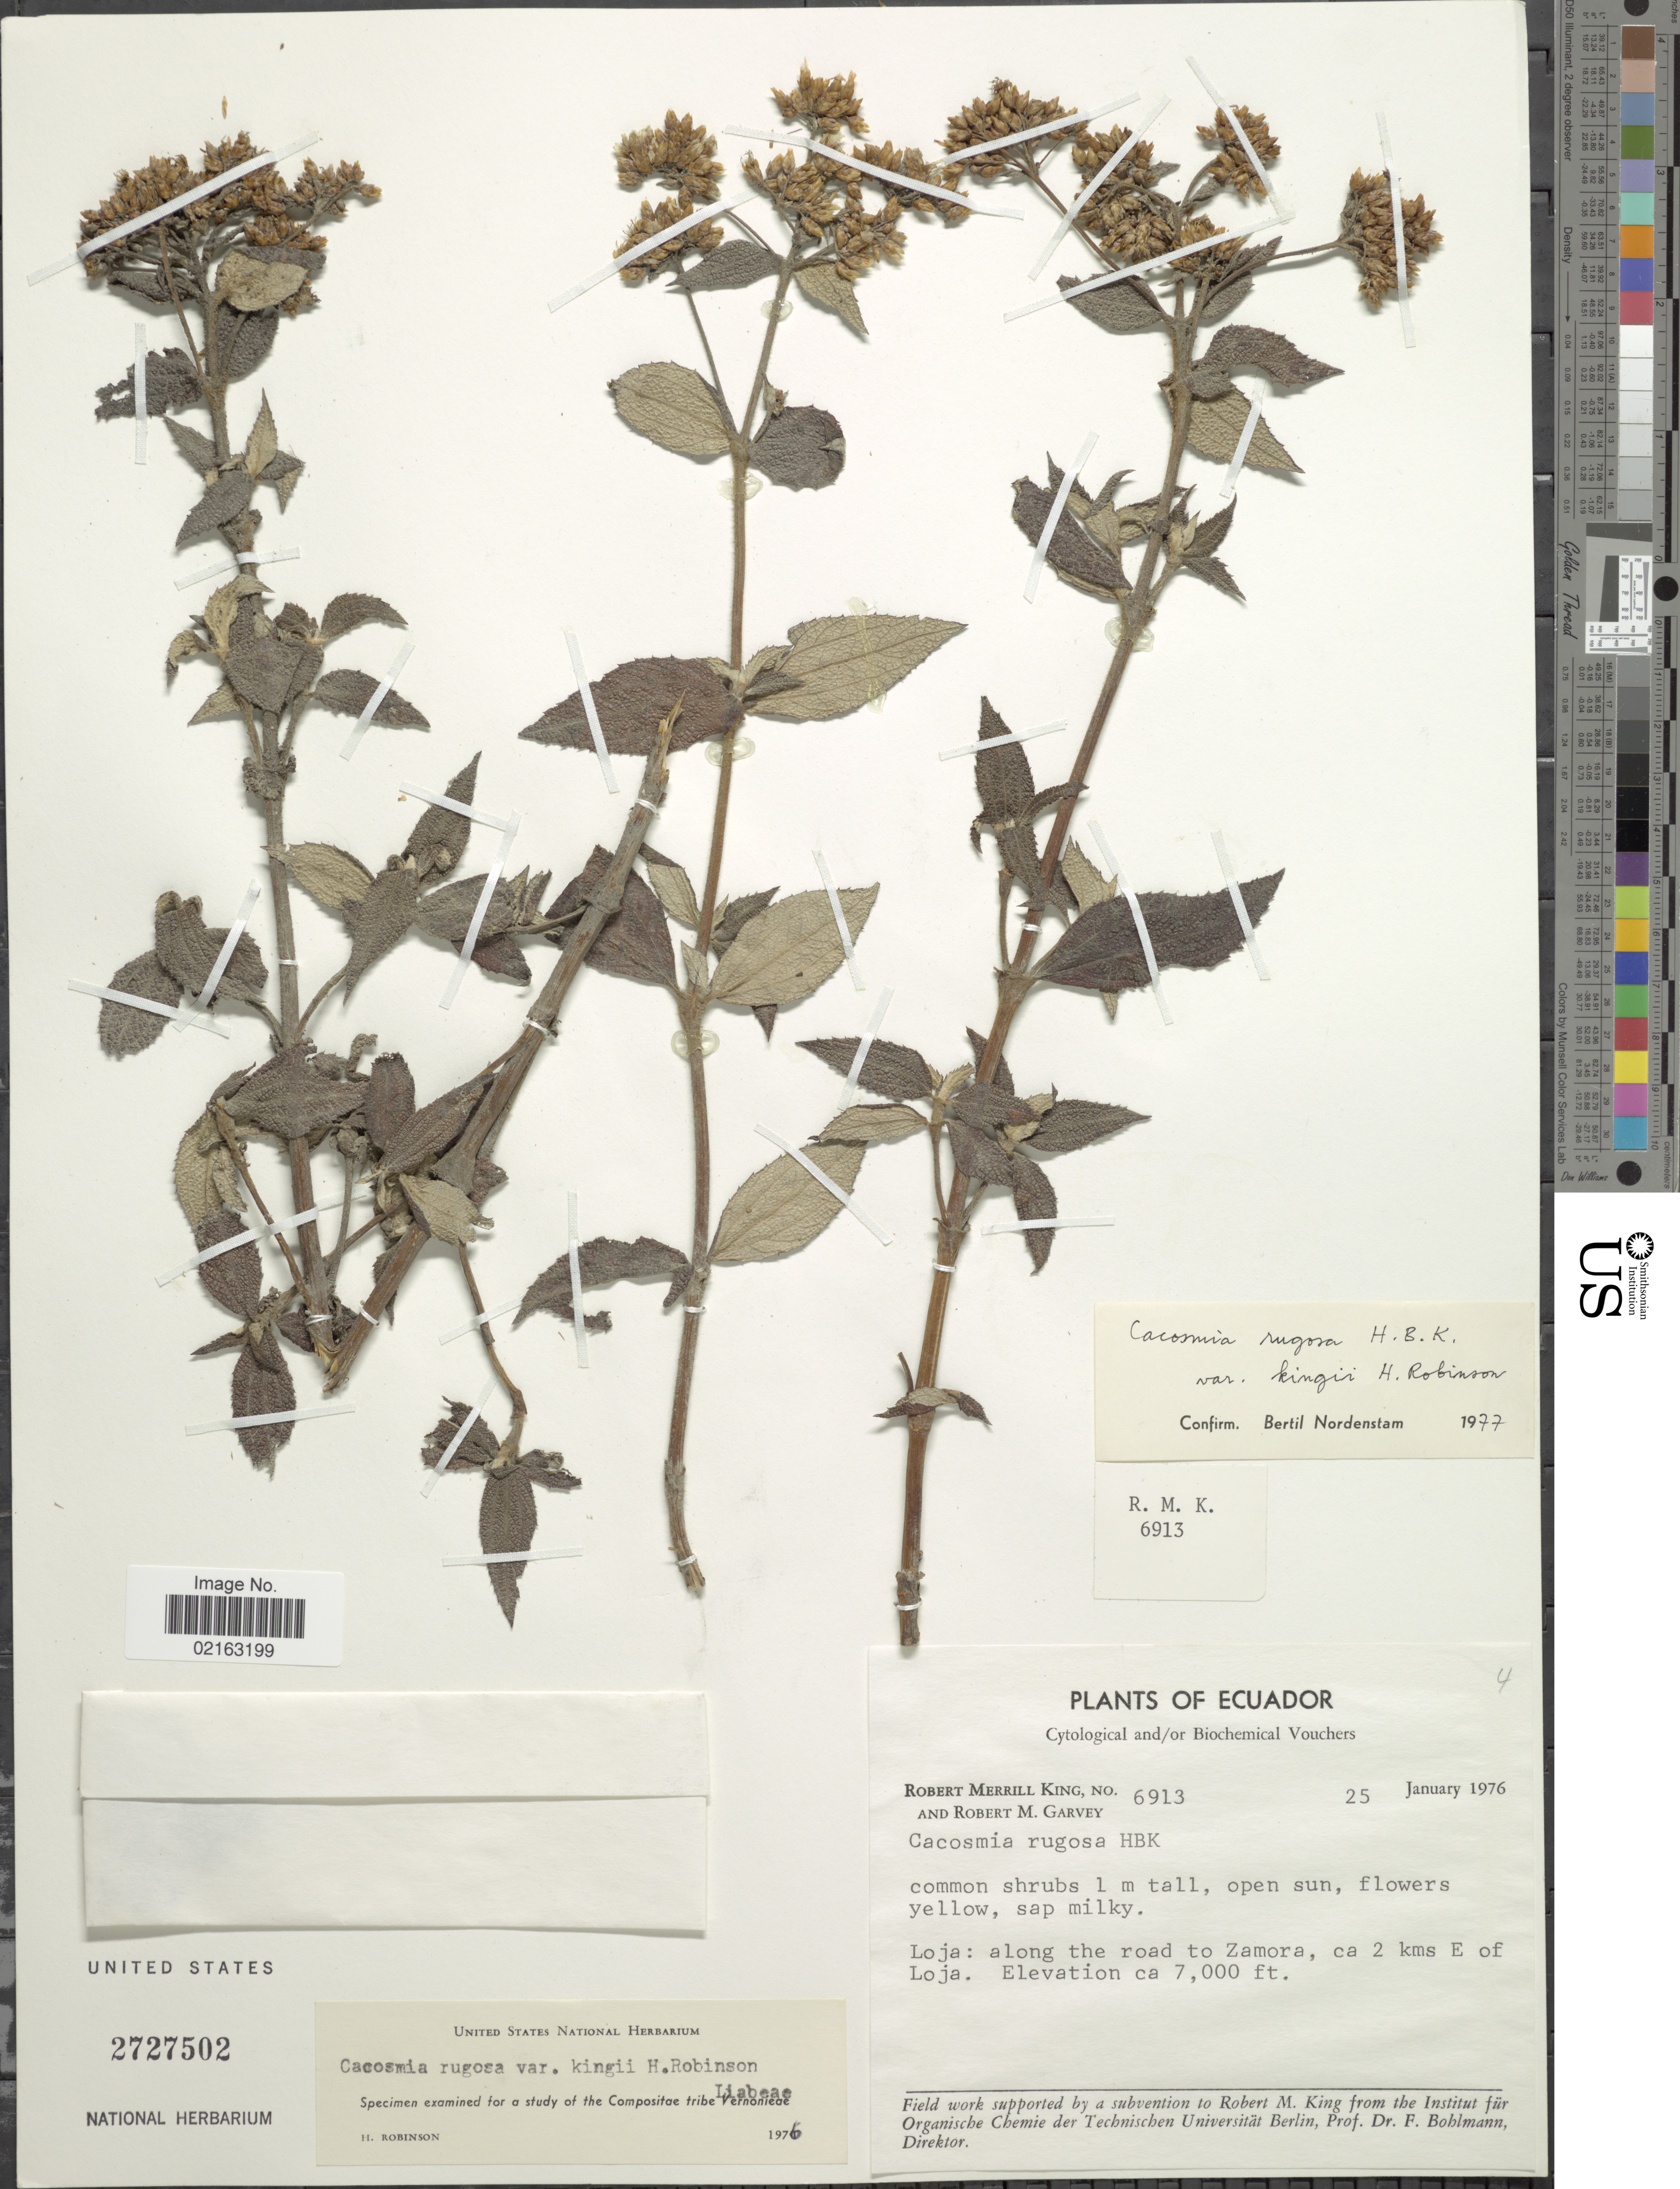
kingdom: Plantae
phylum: Tracheophyta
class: Magnoliopsida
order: Asterales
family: Asteraceae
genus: Cacosmia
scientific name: Cacosmia rugosa var. kingii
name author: H. Rob.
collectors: R. M. King & R. Garvey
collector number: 6913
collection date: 1976-01-25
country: Ecuador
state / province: Loja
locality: Loja: along the road to Zamora, ca 2 kms E of Loja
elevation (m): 2134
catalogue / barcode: US 2727502